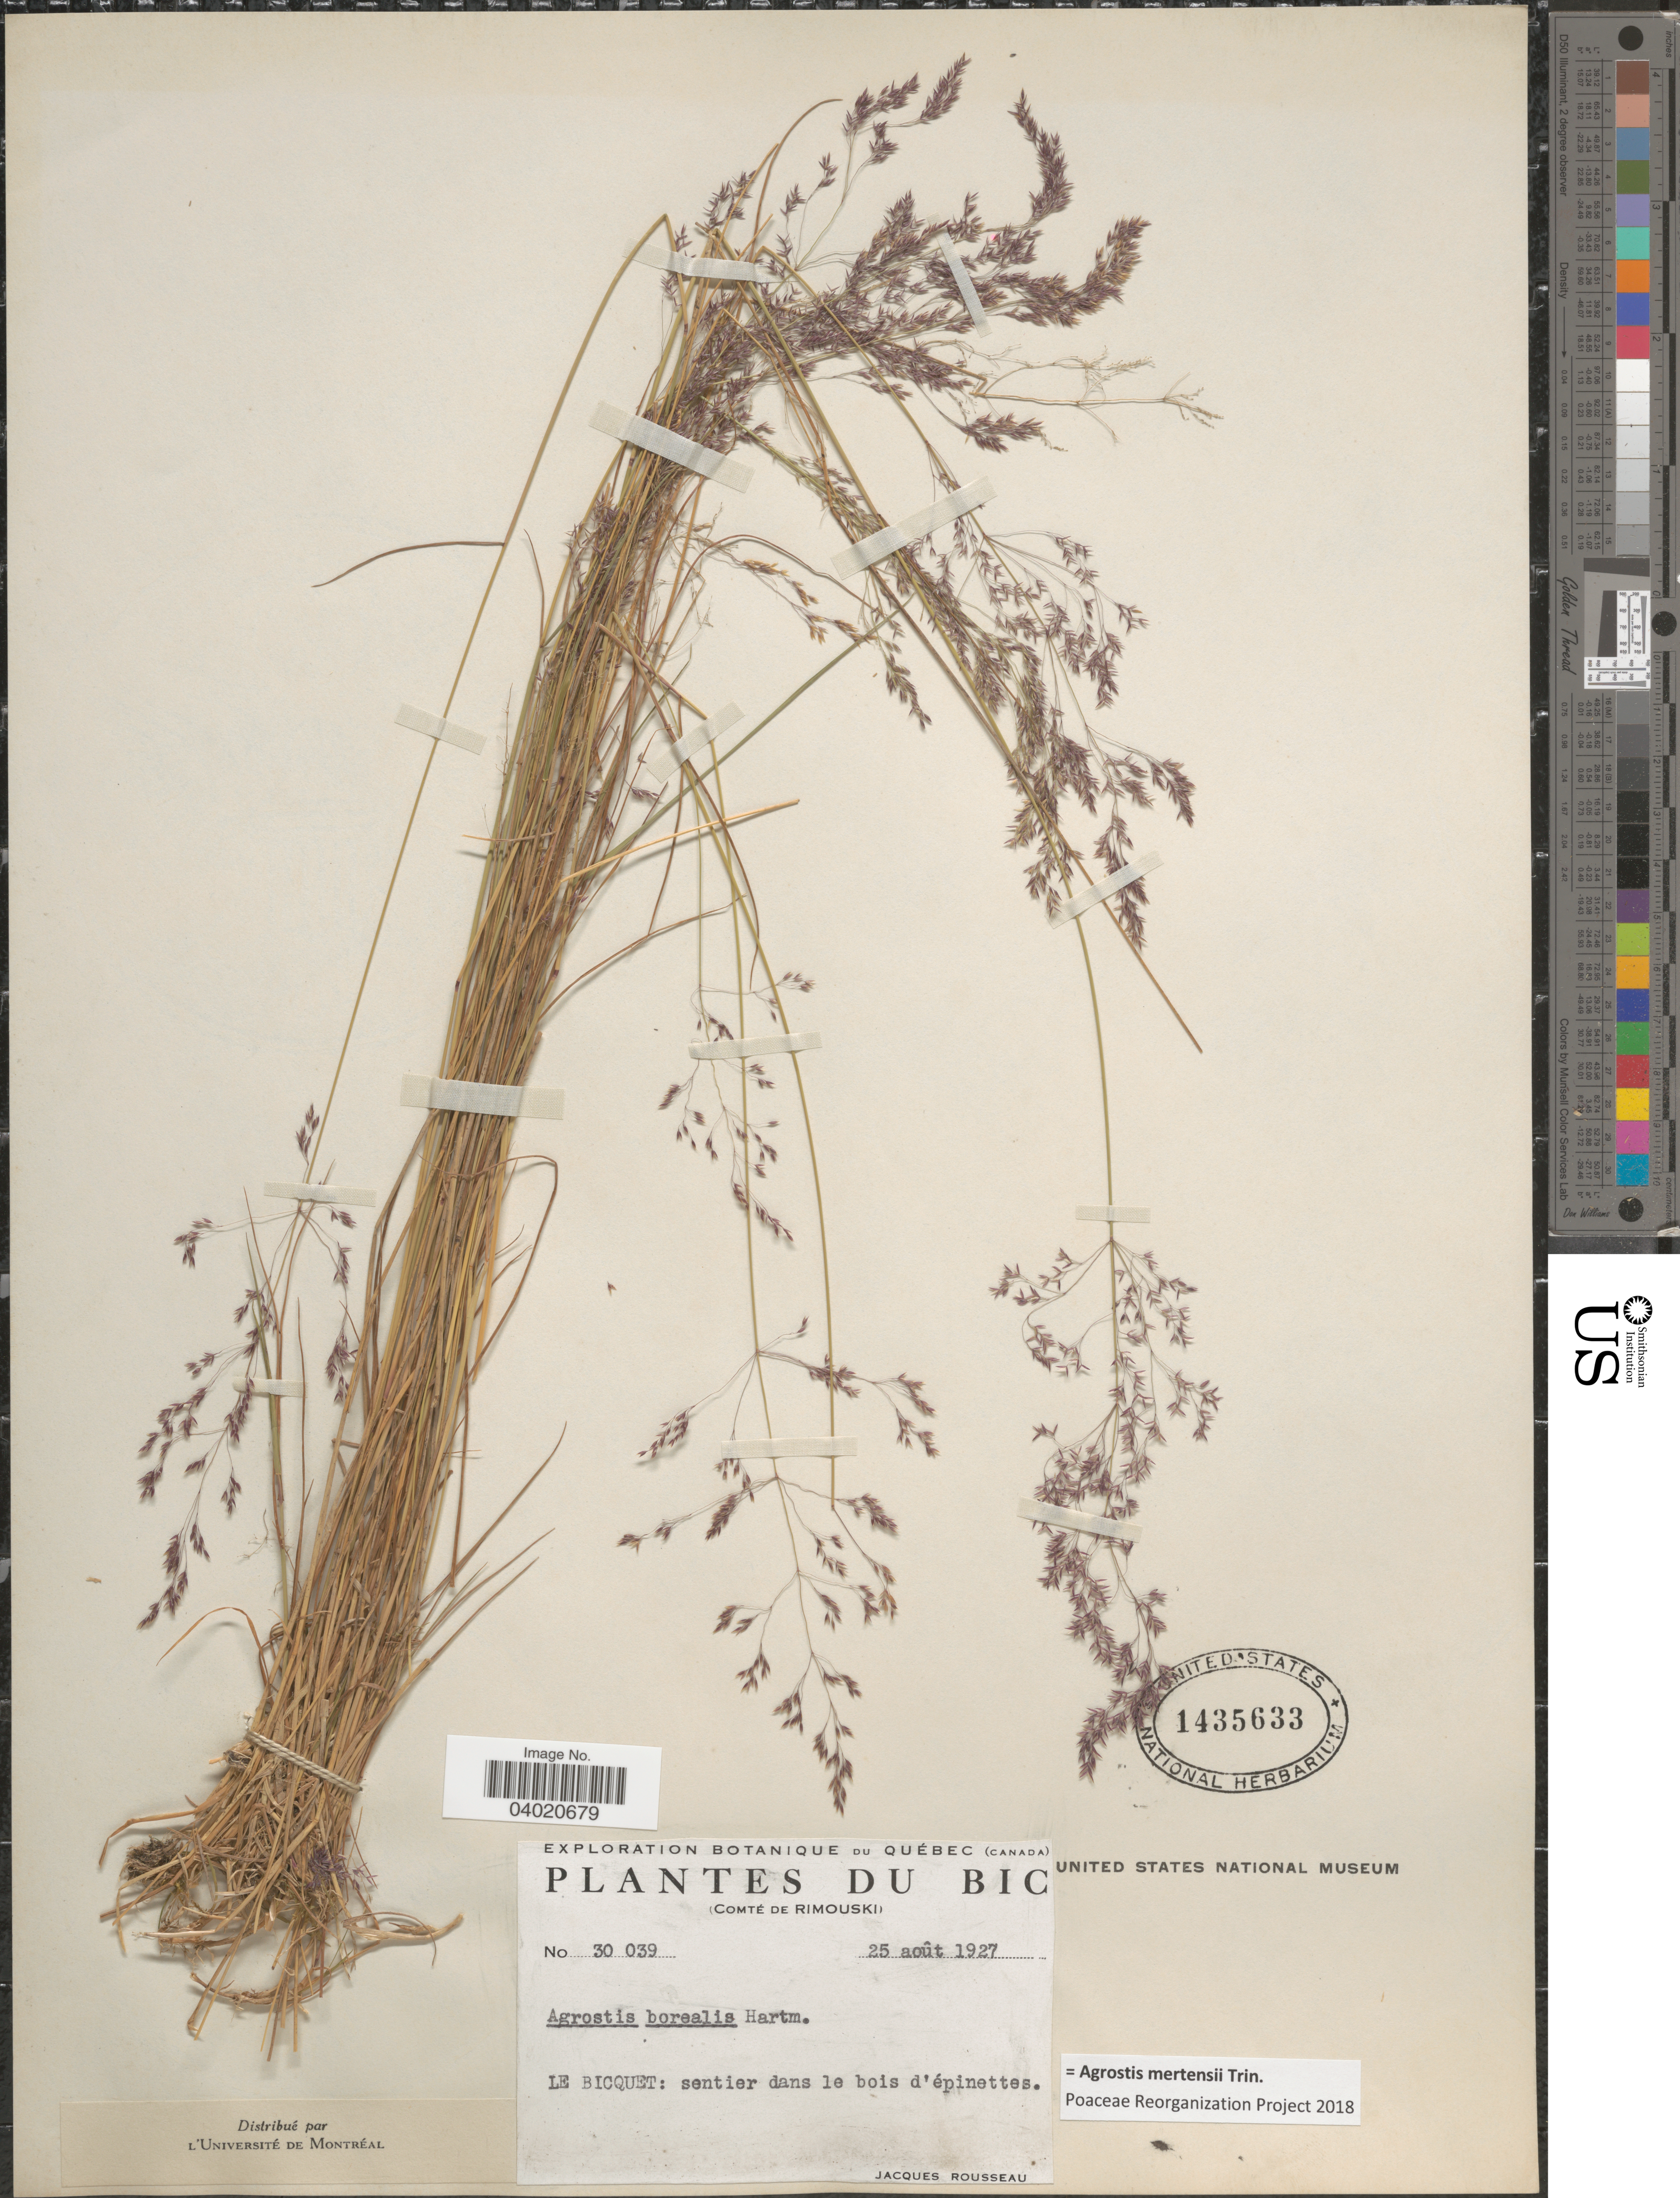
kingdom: Plantae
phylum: Tracheophyta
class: Liliopsida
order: Poales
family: Poaceae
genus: Agrostis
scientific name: Agrostis mertensii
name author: Trin.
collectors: J. Rousseau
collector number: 30039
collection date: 1927-08-25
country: Canada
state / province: Quebec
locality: Bic (Comté de Rimouski). Le Bicquet.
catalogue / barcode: US 1435633